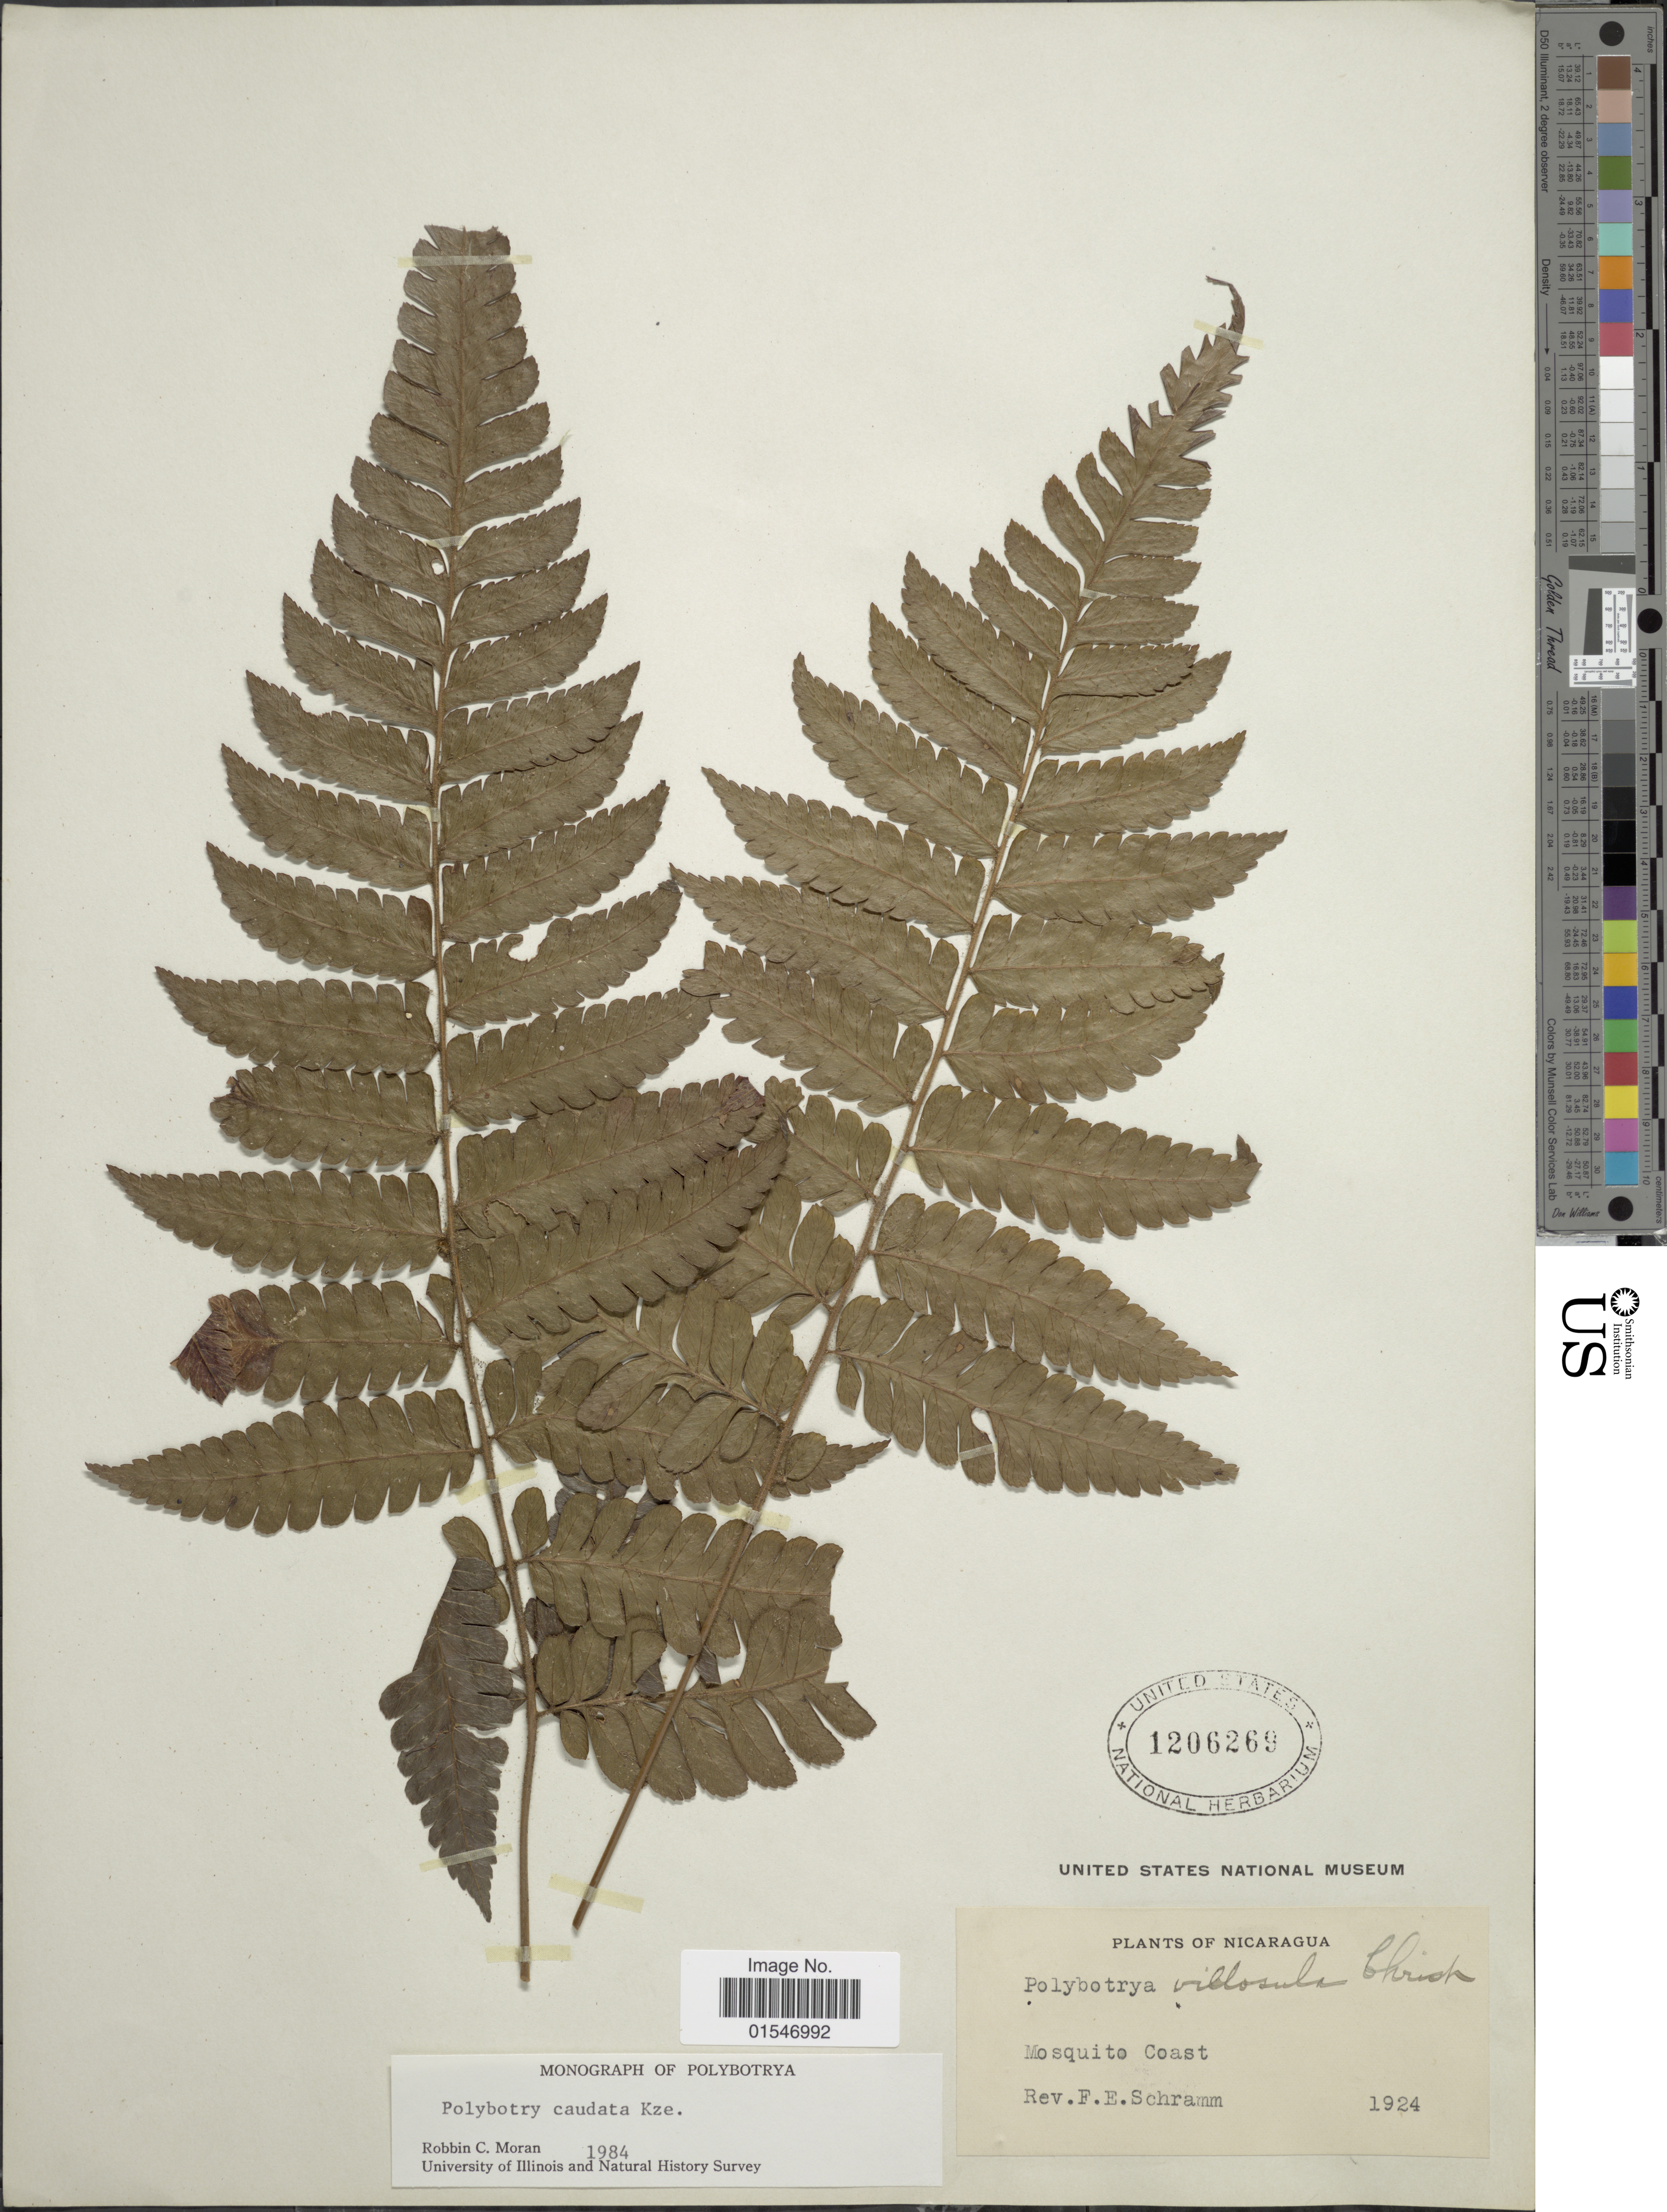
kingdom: Plantae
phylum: Tracheophyta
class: Polypodiopsida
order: Polypodiales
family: Dryopteridaceae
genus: Polybotrya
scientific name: Polybotrya caudata f. villosa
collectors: F. E. Schramm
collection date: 1924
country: Nicaragua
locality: Nicaragua. Mosquito Coast.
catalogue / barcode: US 1206269